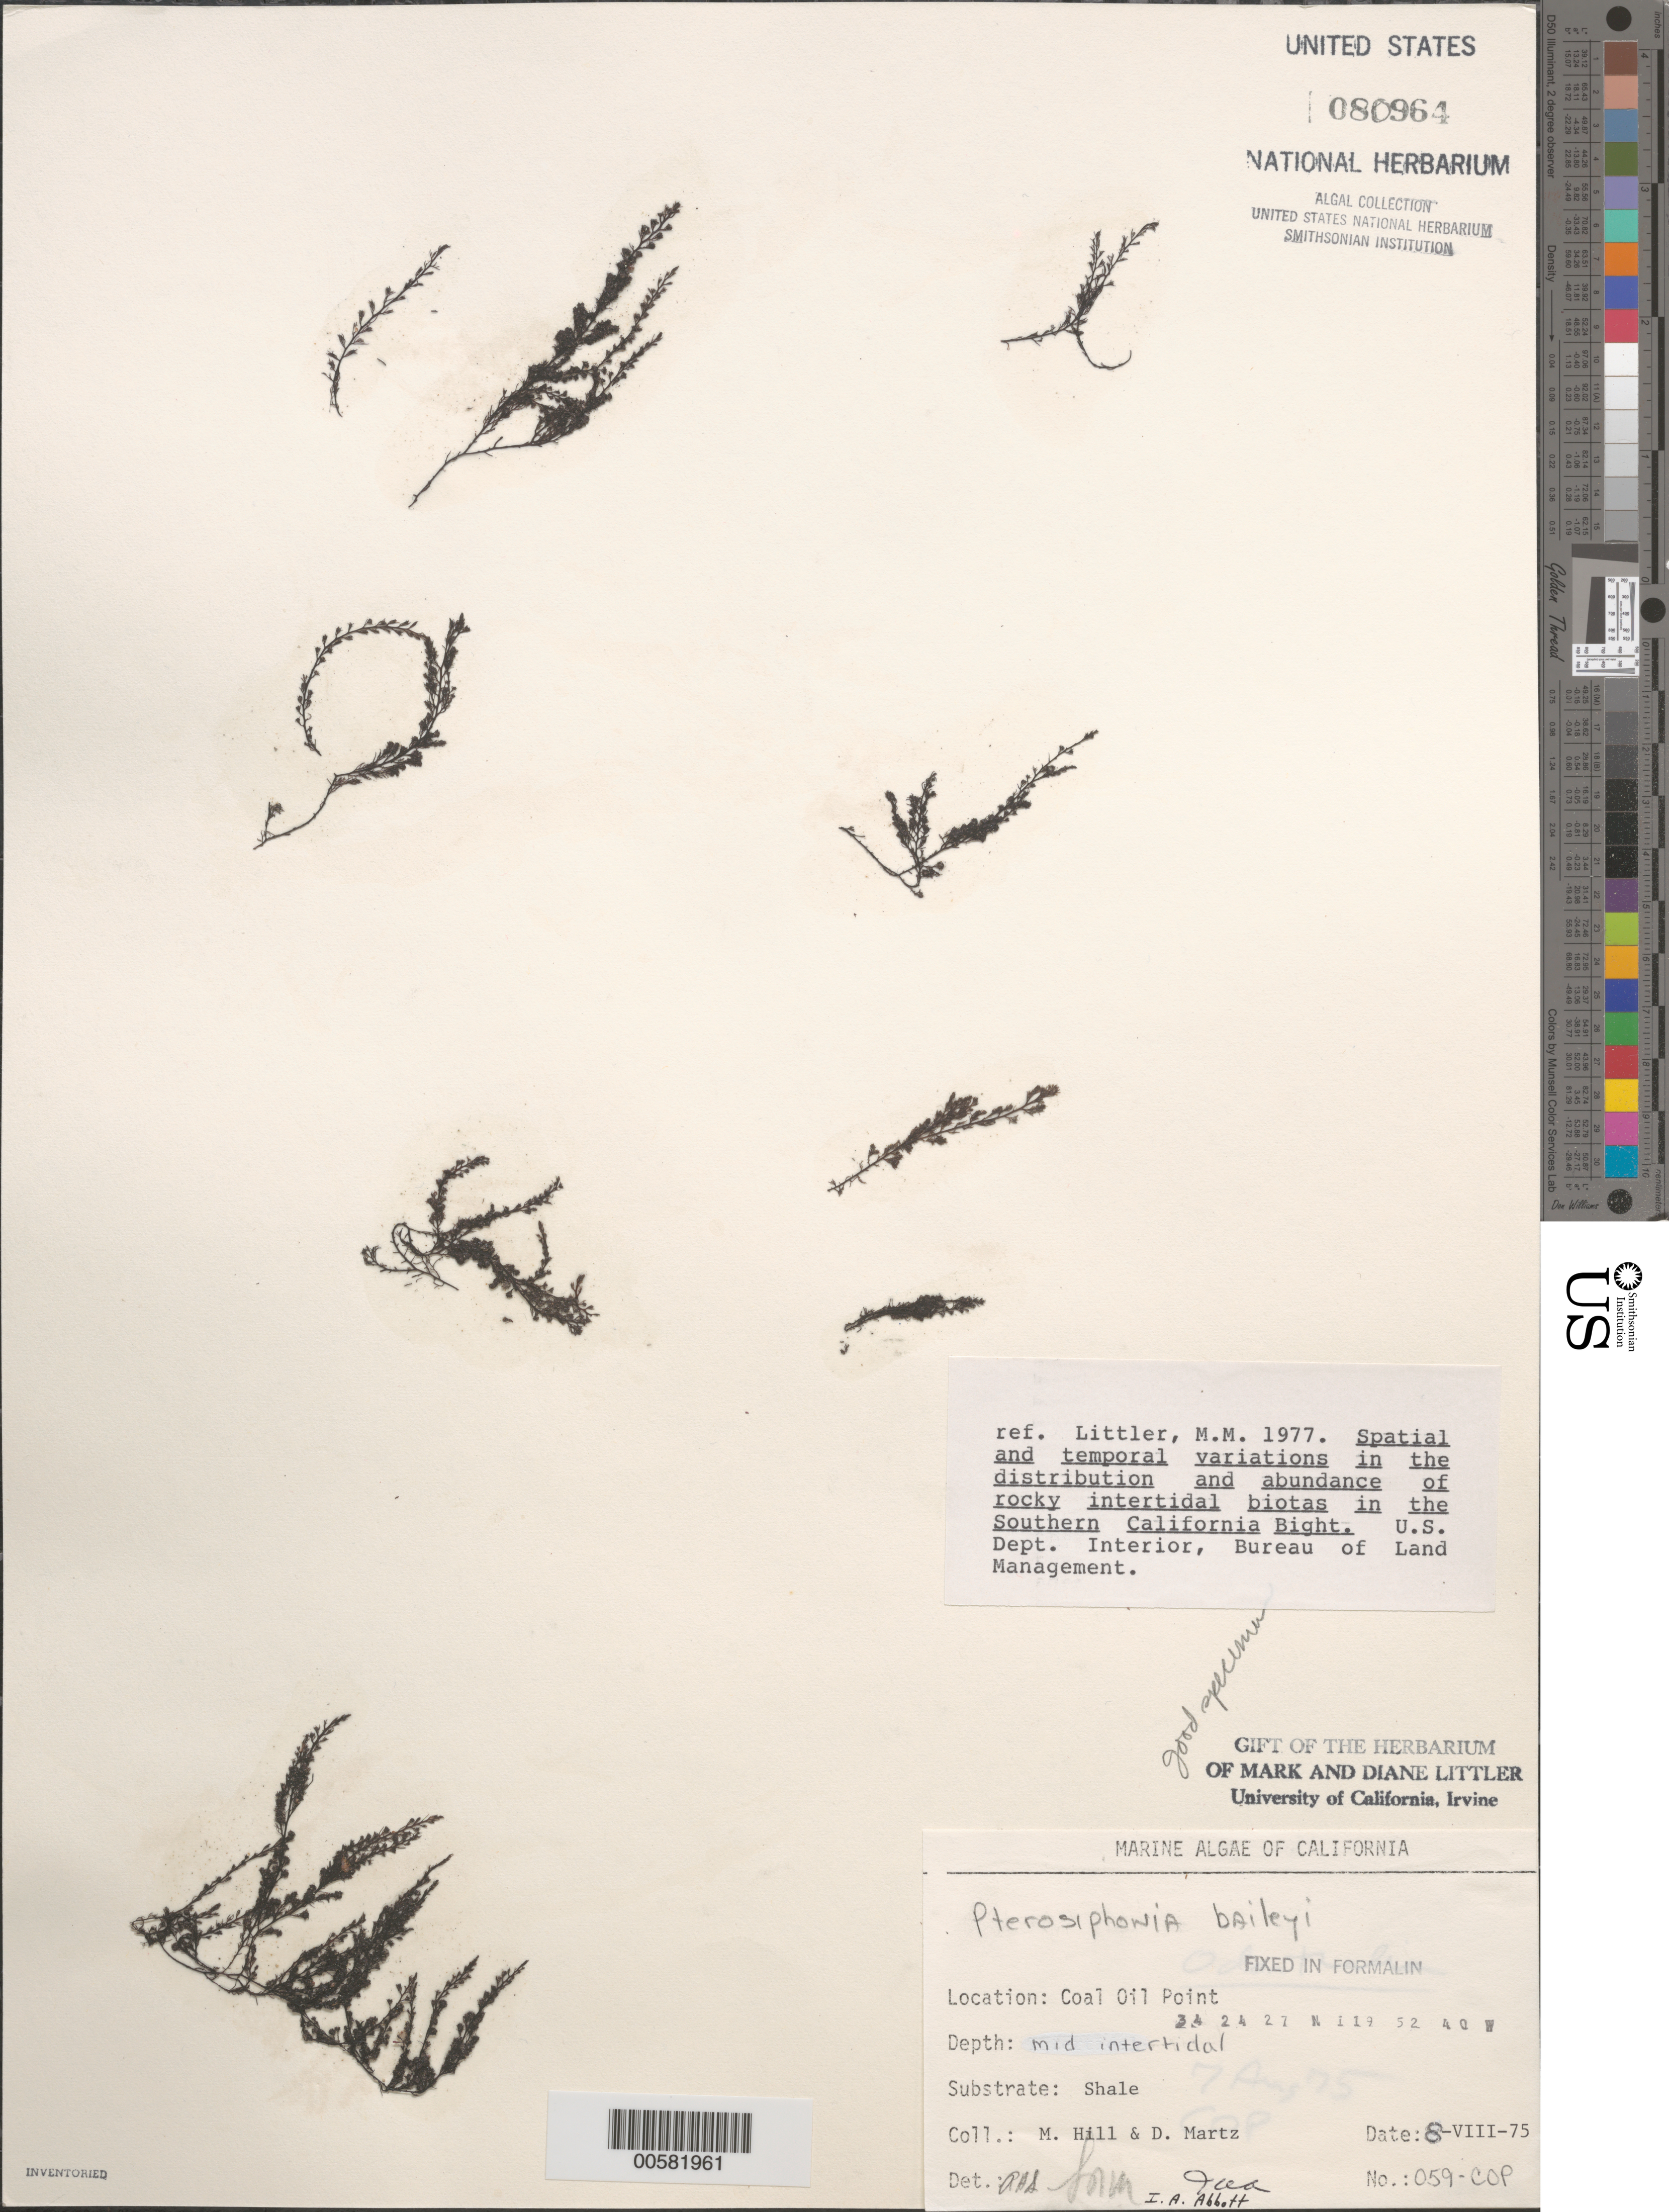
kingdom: Plantae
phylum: Rhodophyta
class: Florideophyceae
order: Ceramiales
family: Rhodomelaceae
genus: Symphyocladiella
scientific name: Symphyocladiella baileyi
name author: (Harvey) D.E.Bustamante et al.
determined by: Algae name updating Project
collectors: M. Hill & D. Martz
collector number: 059-COP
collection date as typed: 08 Aug 1975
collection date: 1975-08-08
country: United States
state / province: California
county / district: Santa Barbara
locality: Coal Oil Point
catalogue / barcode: US 80964